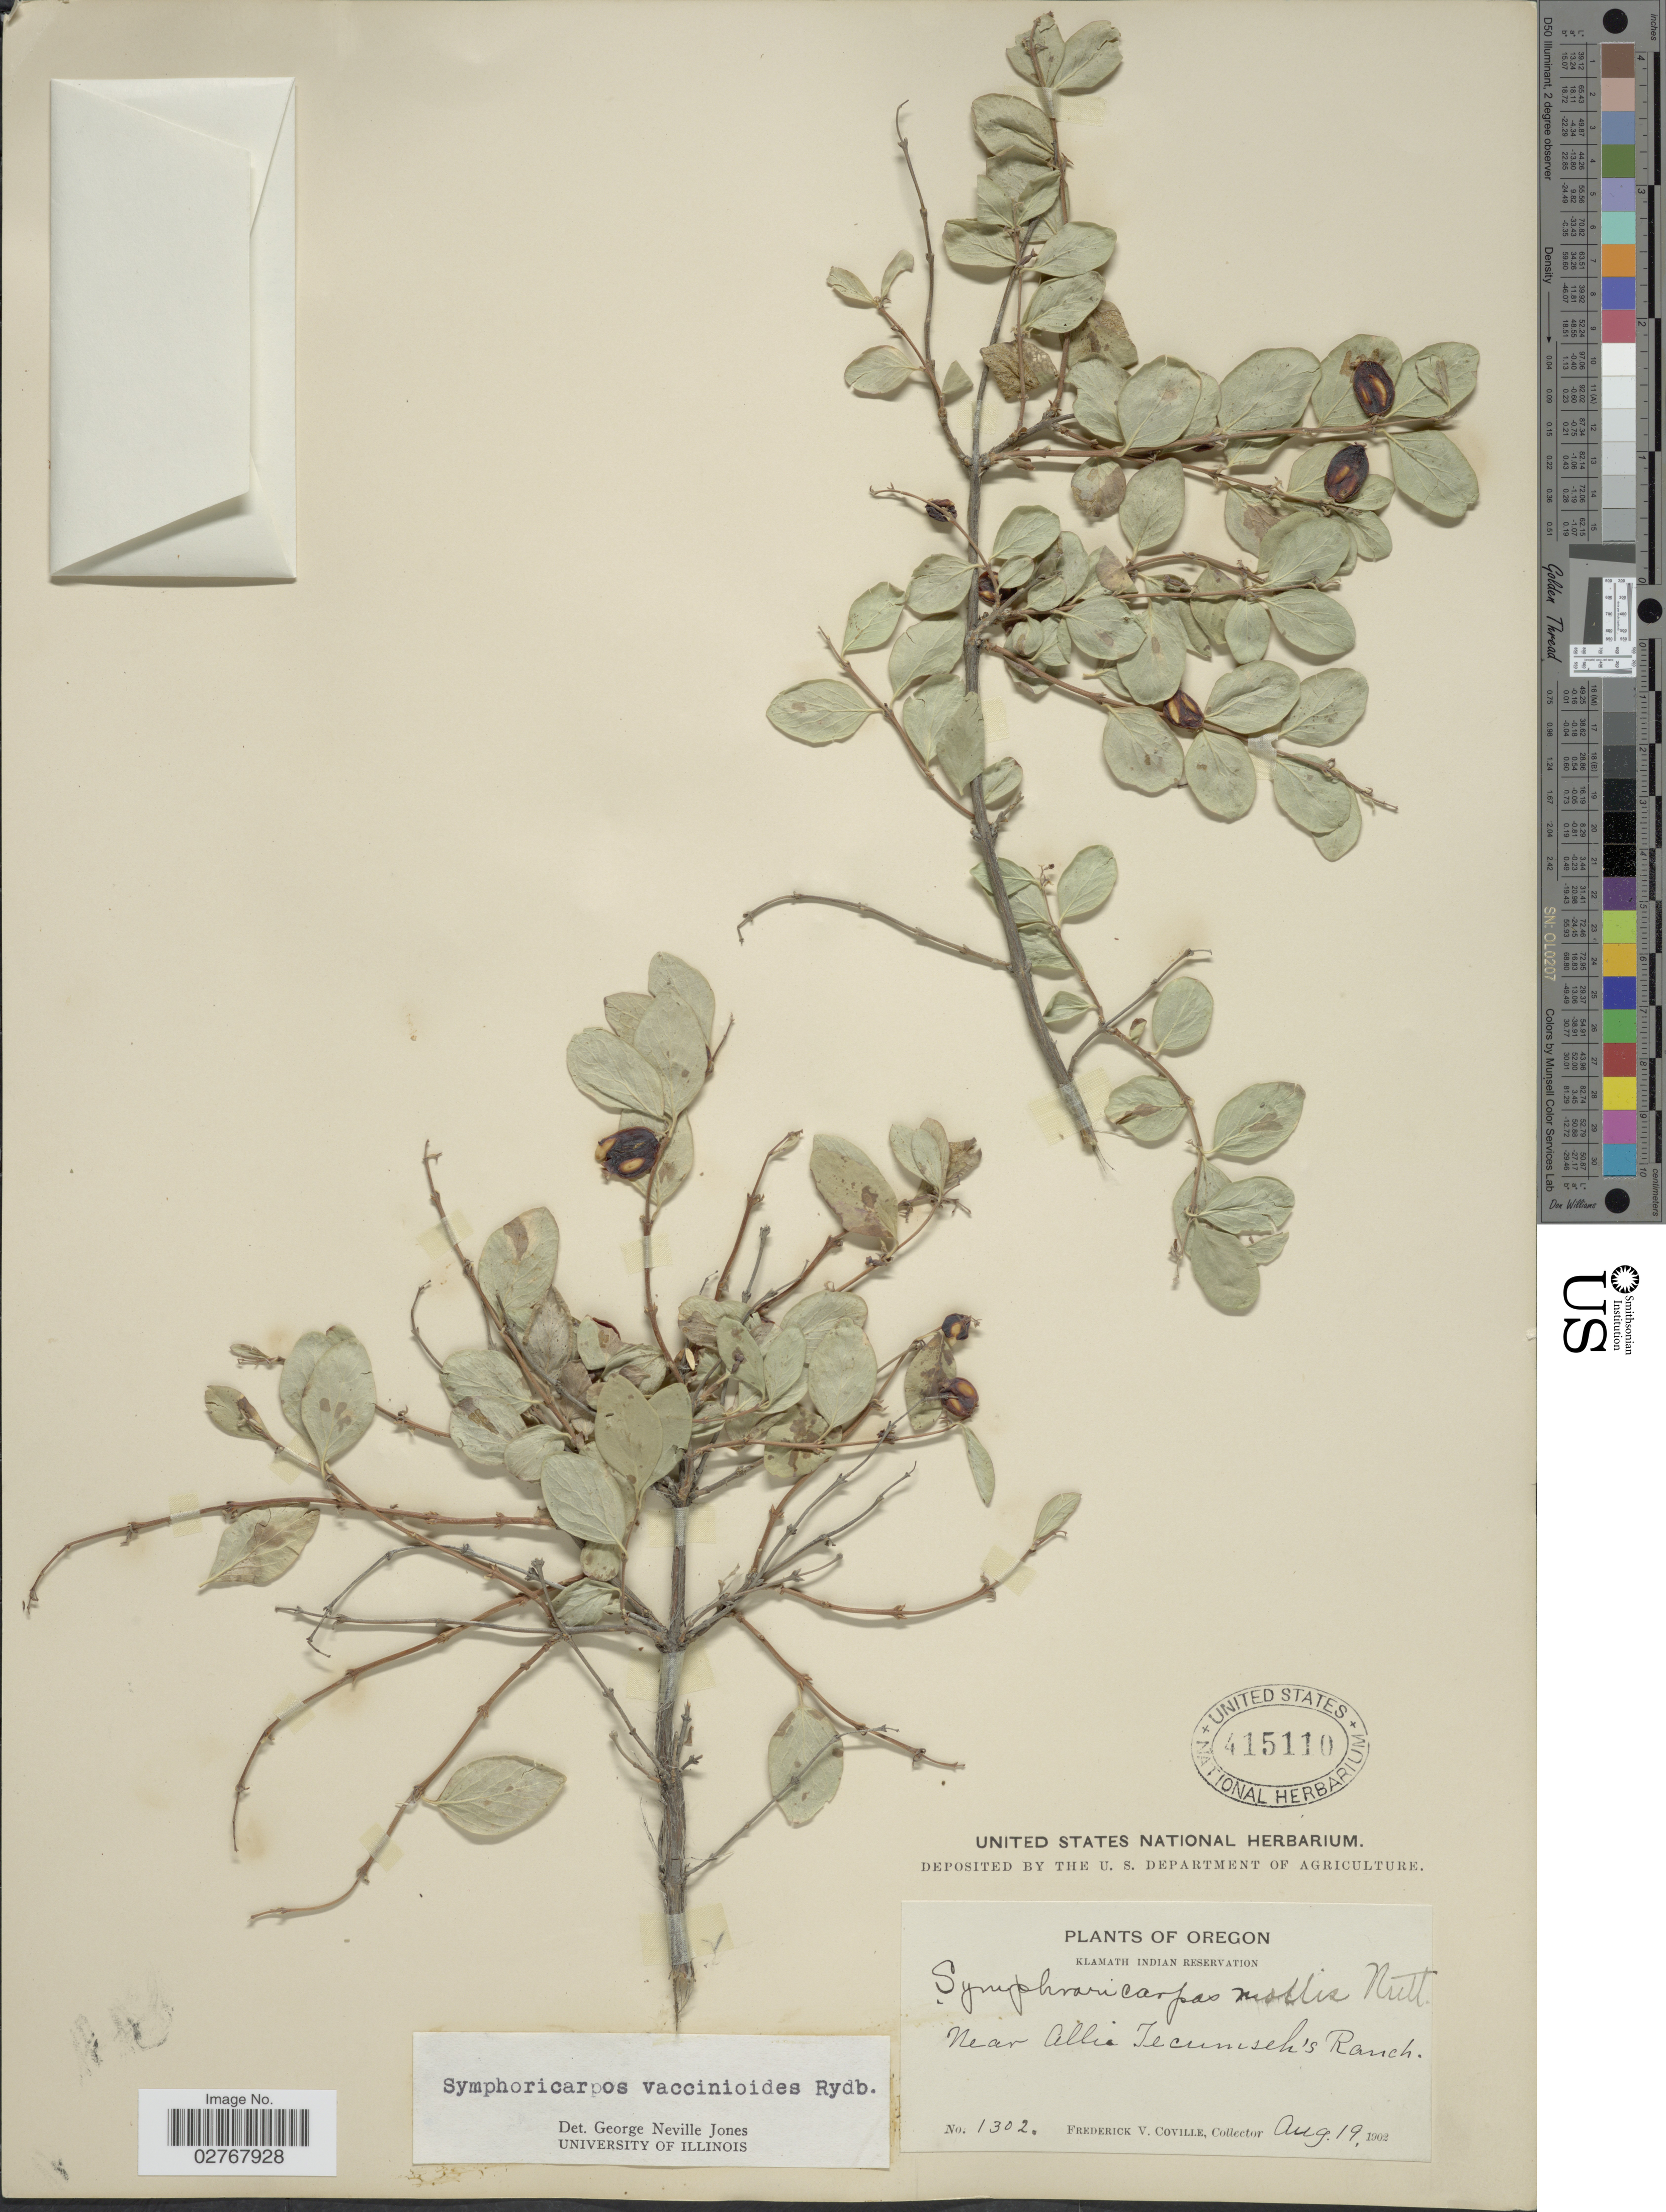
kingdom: Plantae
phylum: Tracheophyta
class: Magnoliopsida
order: Dipsacales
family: Caprifoliaceae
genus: Symphoricarpos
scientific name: Symphoricarpos vaccinioides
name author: Rydb.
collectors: F. V. Coville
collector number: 1302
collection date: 1902-08-19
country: United States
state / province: Oregon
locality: Klamath Indian Reservation, Near Alli Tecumseh's Ranch.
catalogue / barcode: US 415110